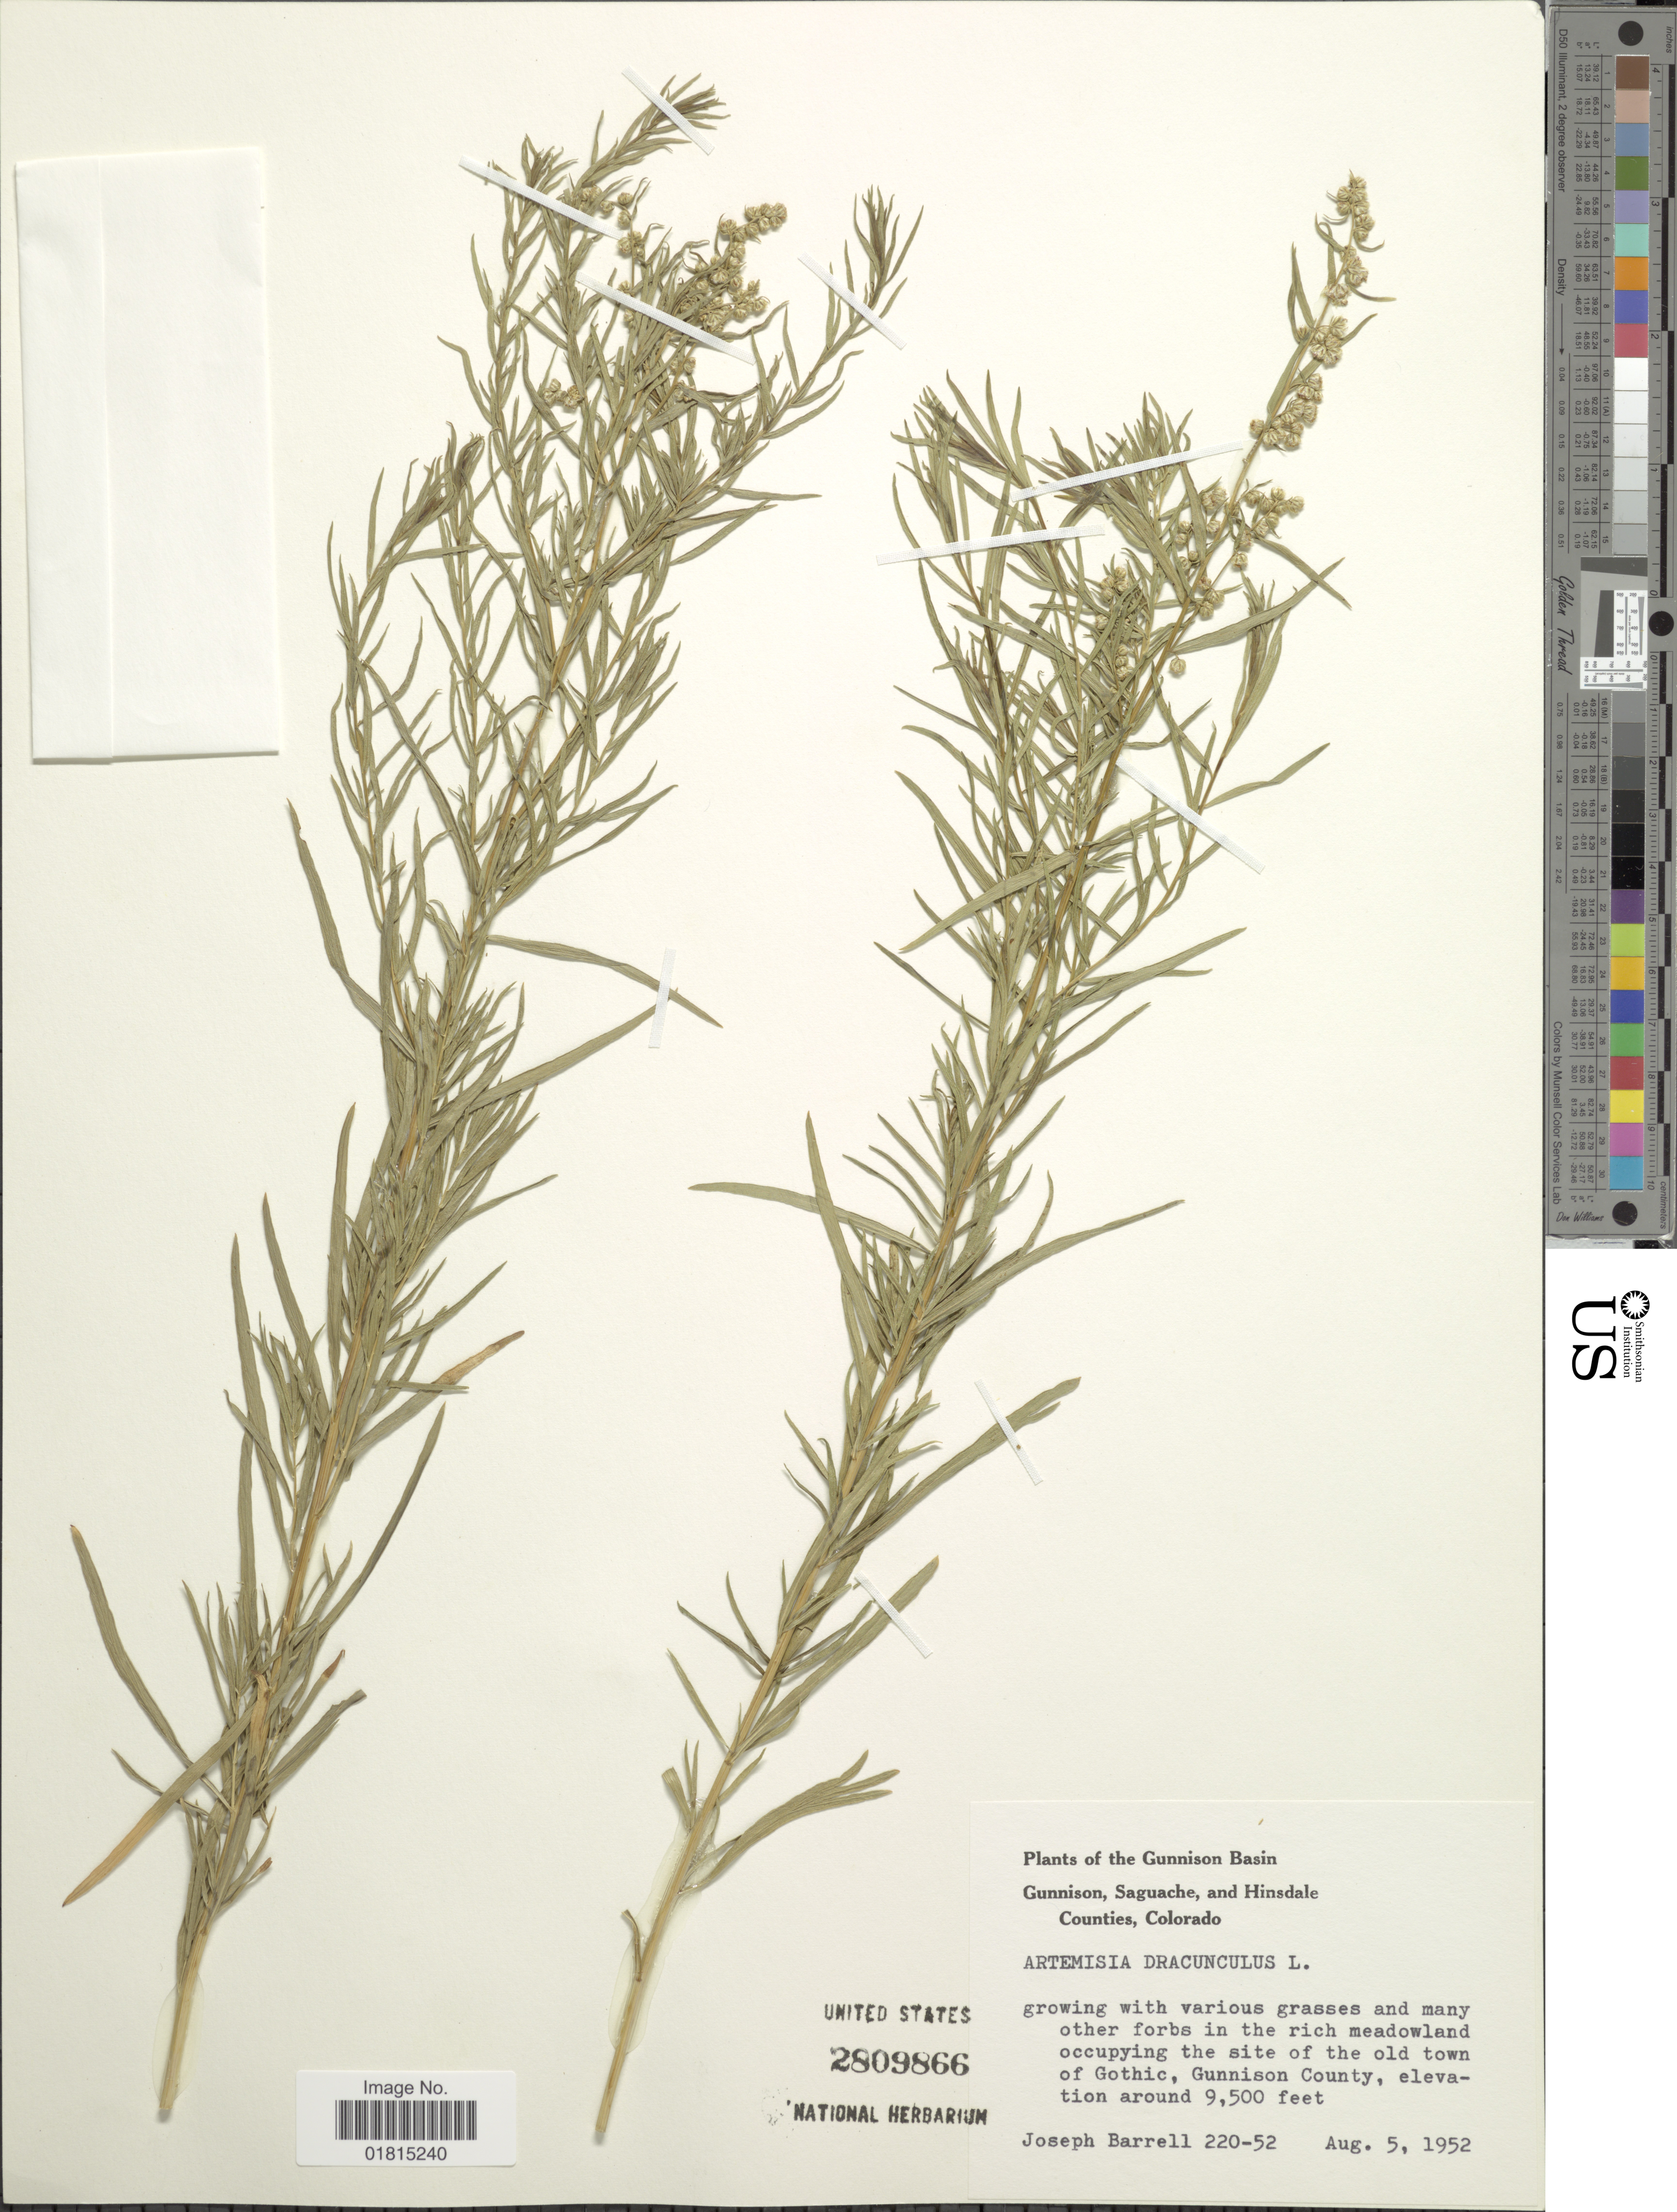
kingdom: Plantae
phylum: Tracheophyta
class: Magnoliopsida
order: Asterales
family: Asteraceae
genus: Artemisia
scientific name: Artemisia dracunculoides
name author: Pursh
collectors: J. Barrell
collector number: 220-52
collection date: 1952-08-05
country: United States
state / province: Colorado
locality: Gunnison Basin. Gunnison, Saguache, and Hinsdale Counties, Colorado. Growing with various grasses and many other forbs in the rich meadowland occupying the site of the old town of Gothic, Gunnison County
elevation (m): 2896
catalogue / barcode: US 2809866